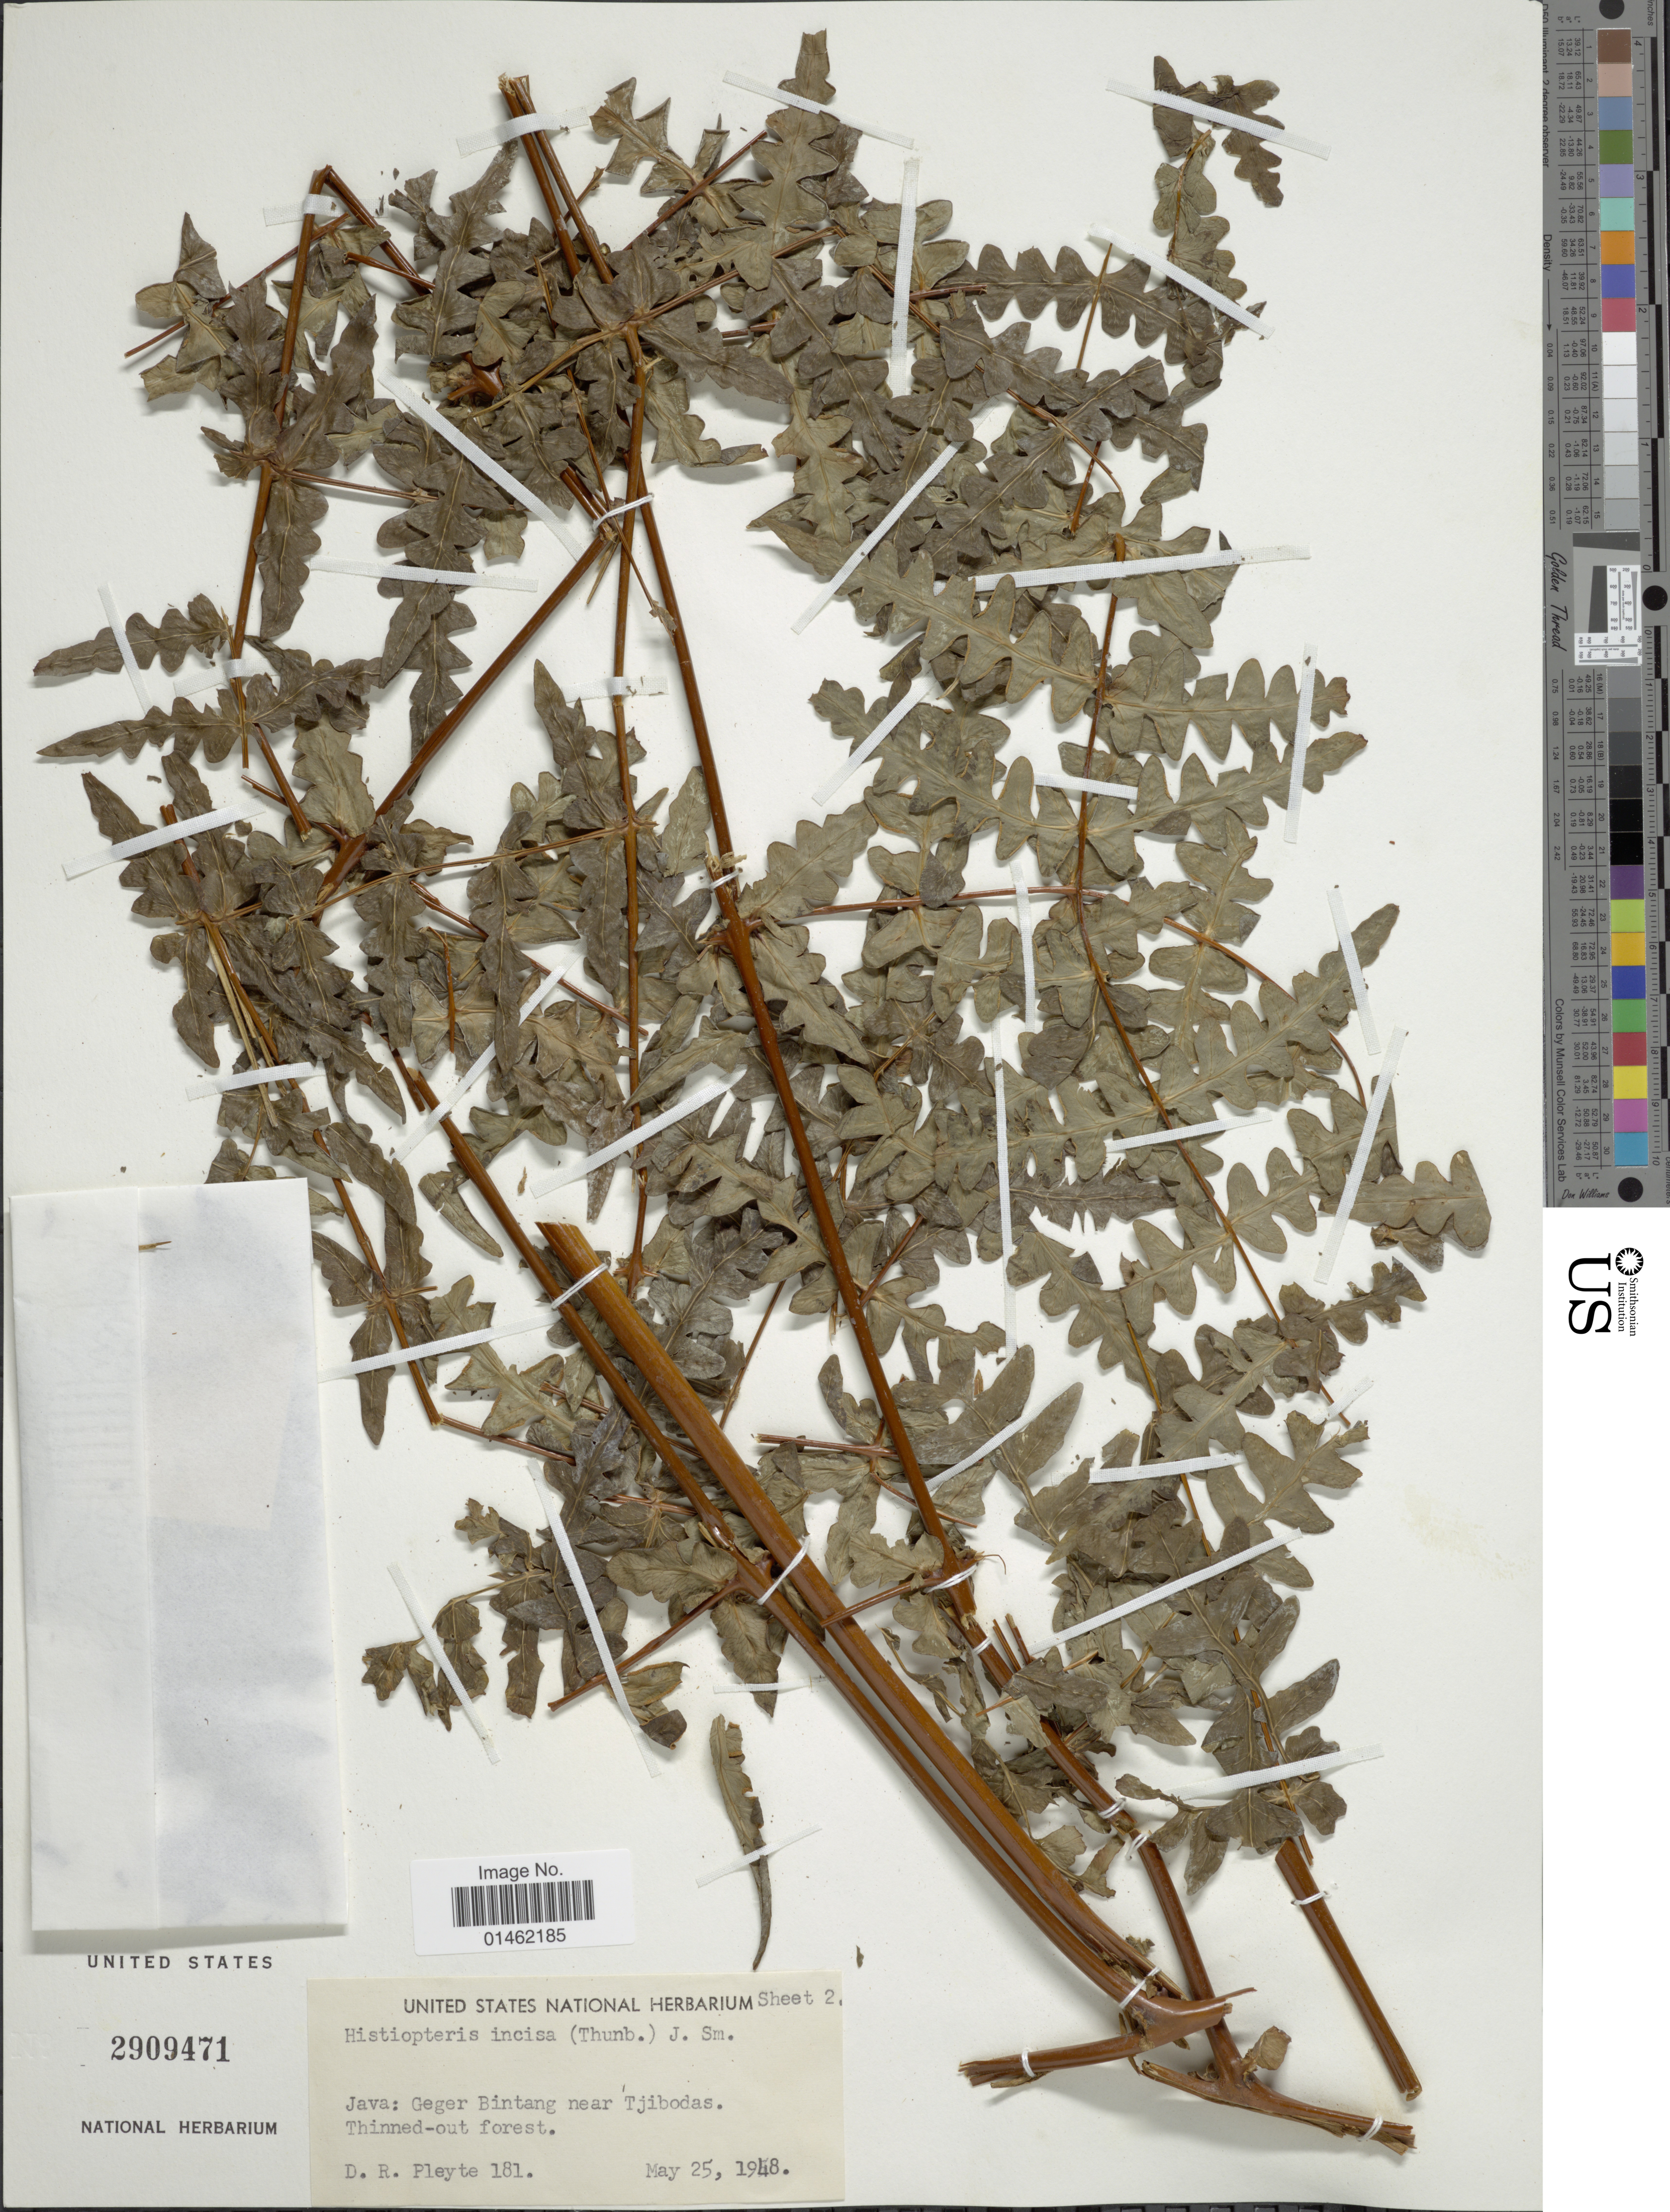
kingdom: Plantae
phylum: Tracheophyta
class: Polypodiopsida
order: Polypodiales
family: Dennstaedtiaceae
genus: Histiopteris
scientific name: Histiopteris incisa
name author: (Thunb.) J. Sm.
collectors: D. Pleyte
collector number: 181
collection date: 1948-05-25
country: Indonesia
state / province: Java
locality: Geger Bintang near Tjibodas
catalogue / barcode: US 2909471